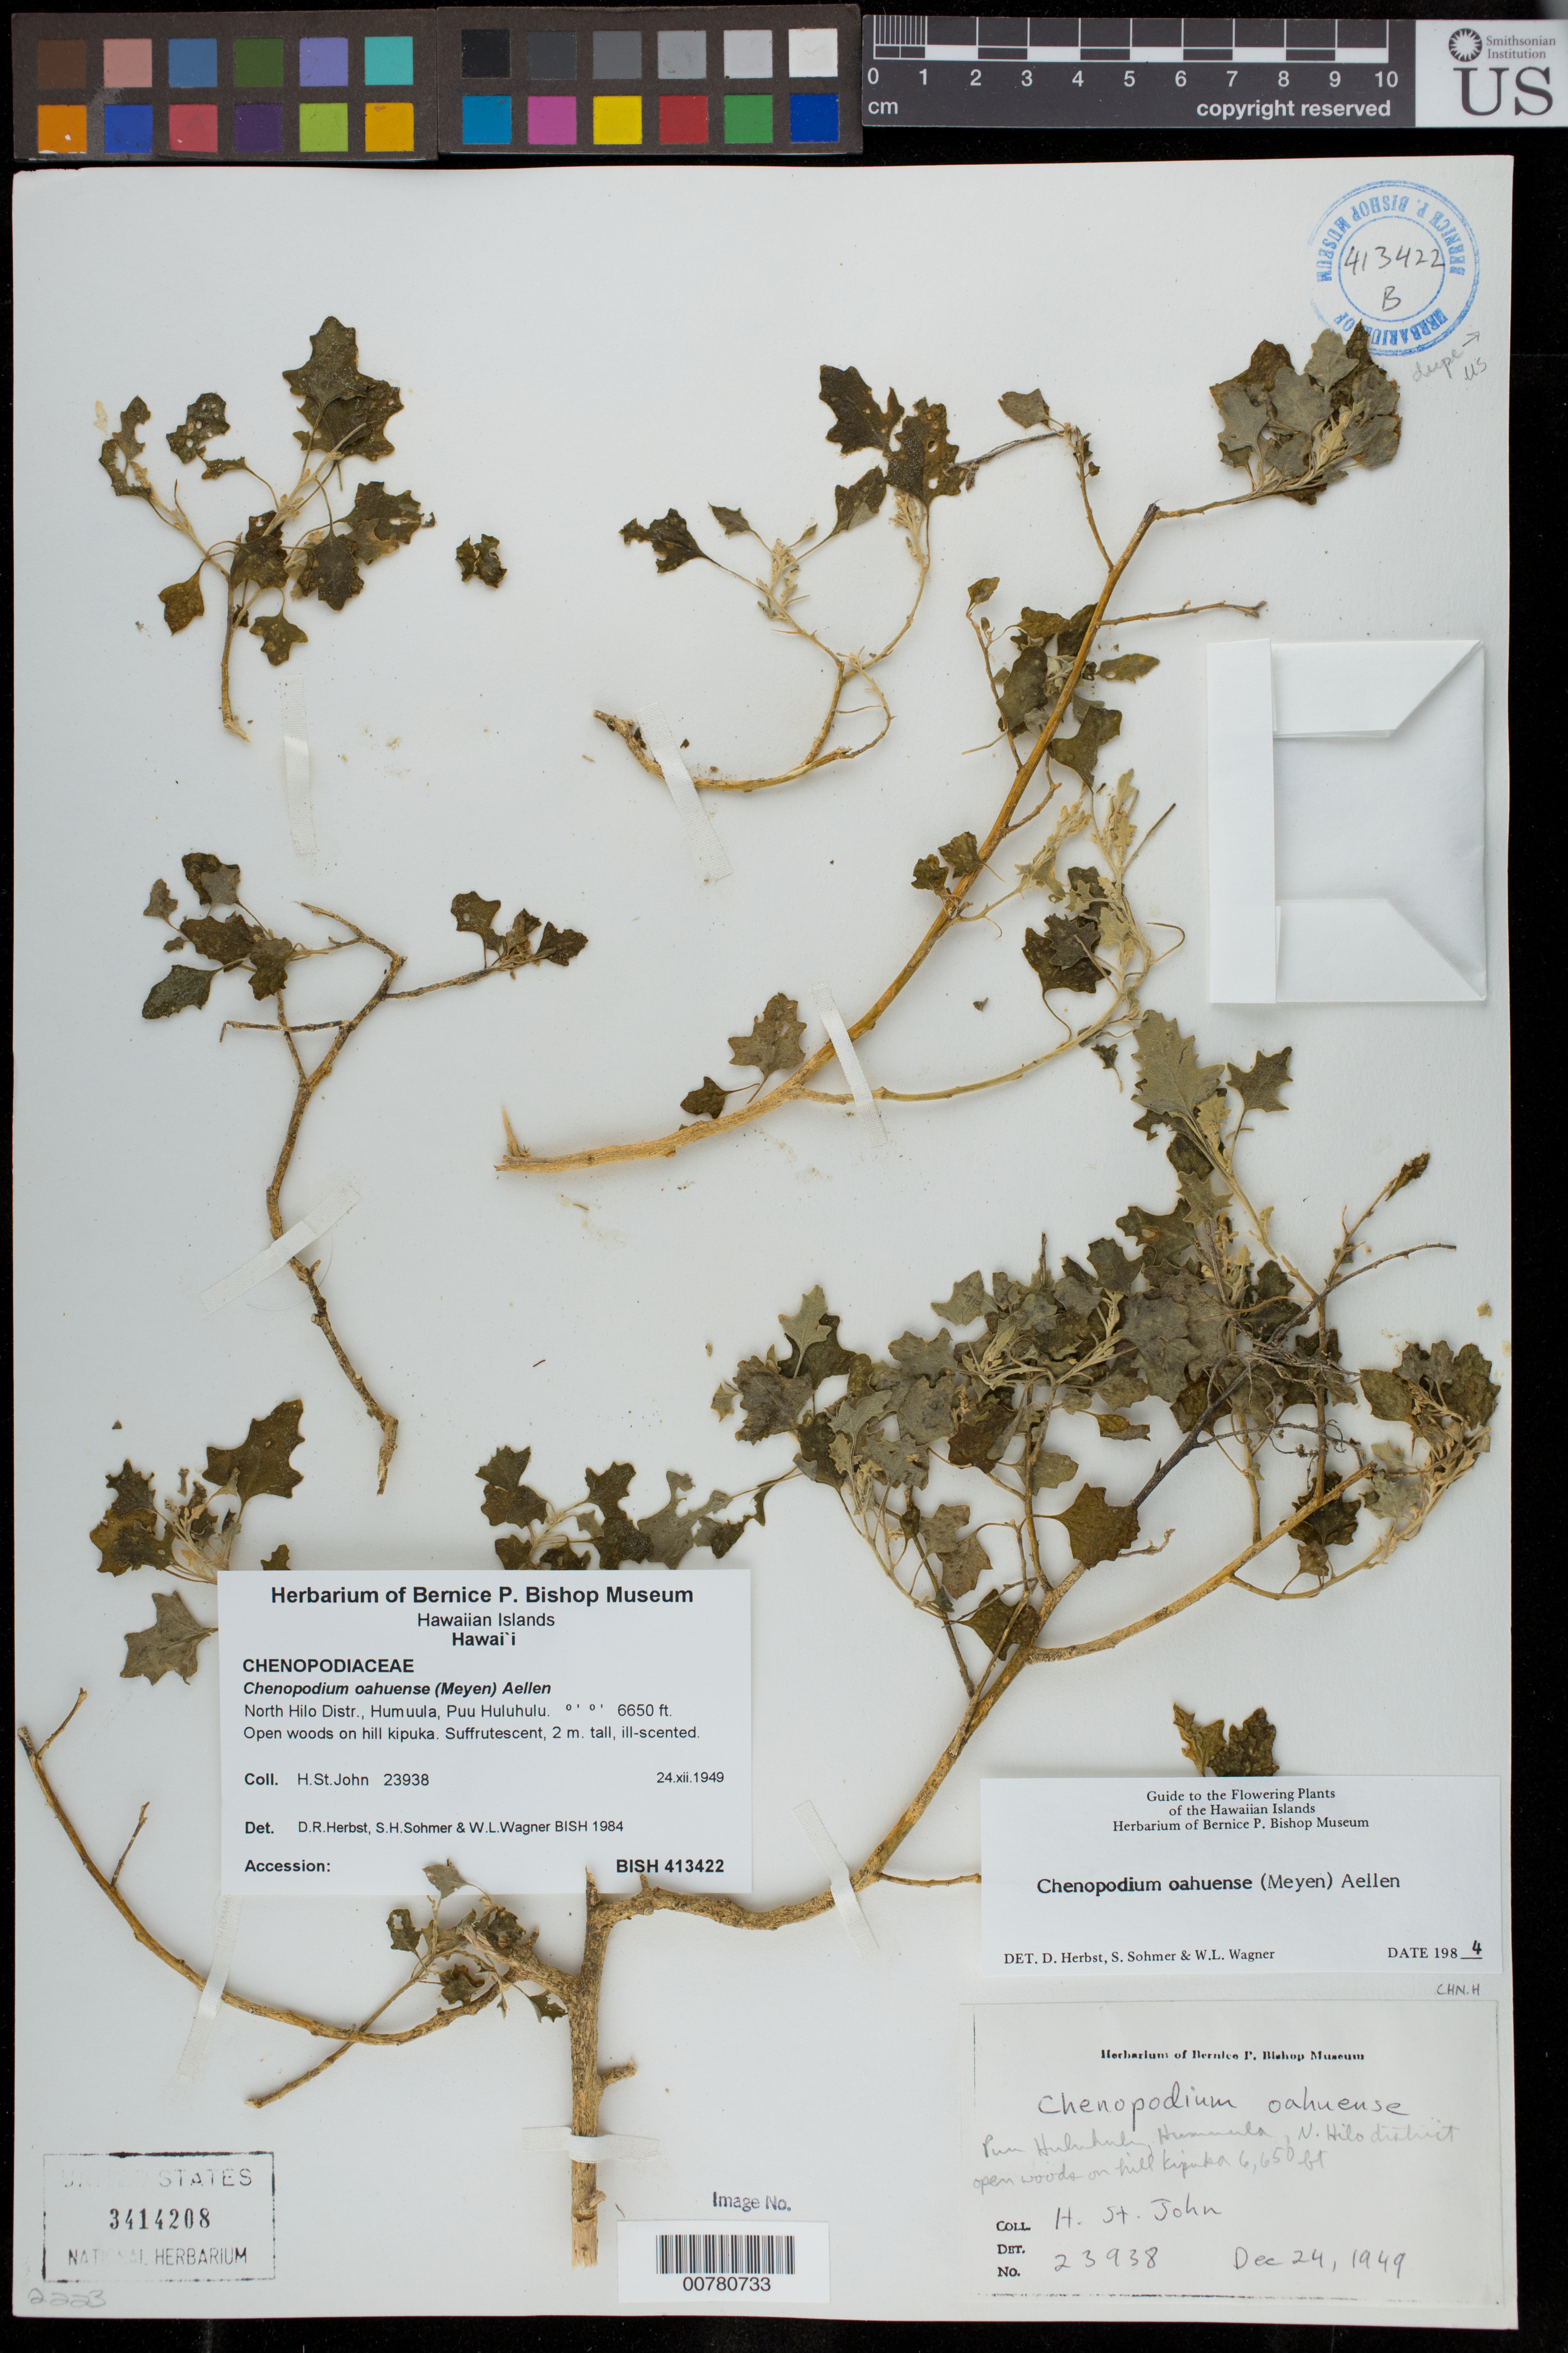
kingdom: Plantae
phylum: Tracheophyta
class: Magnoliopsida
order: Caryophyllales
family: Amaranthaceae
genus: Chenopodium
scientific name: Chenopodium oahuense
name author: (Meyen) Aellen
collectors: H. St. John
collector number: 23938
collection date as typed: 24 Dec 1949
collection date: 1949-12-24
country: United States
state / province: Hawaii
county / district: Hawaii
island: Hawaii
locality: N Hilo District, Pu'u Huluhulu, Humu'ula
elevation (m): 2027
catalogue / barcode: US 3414208